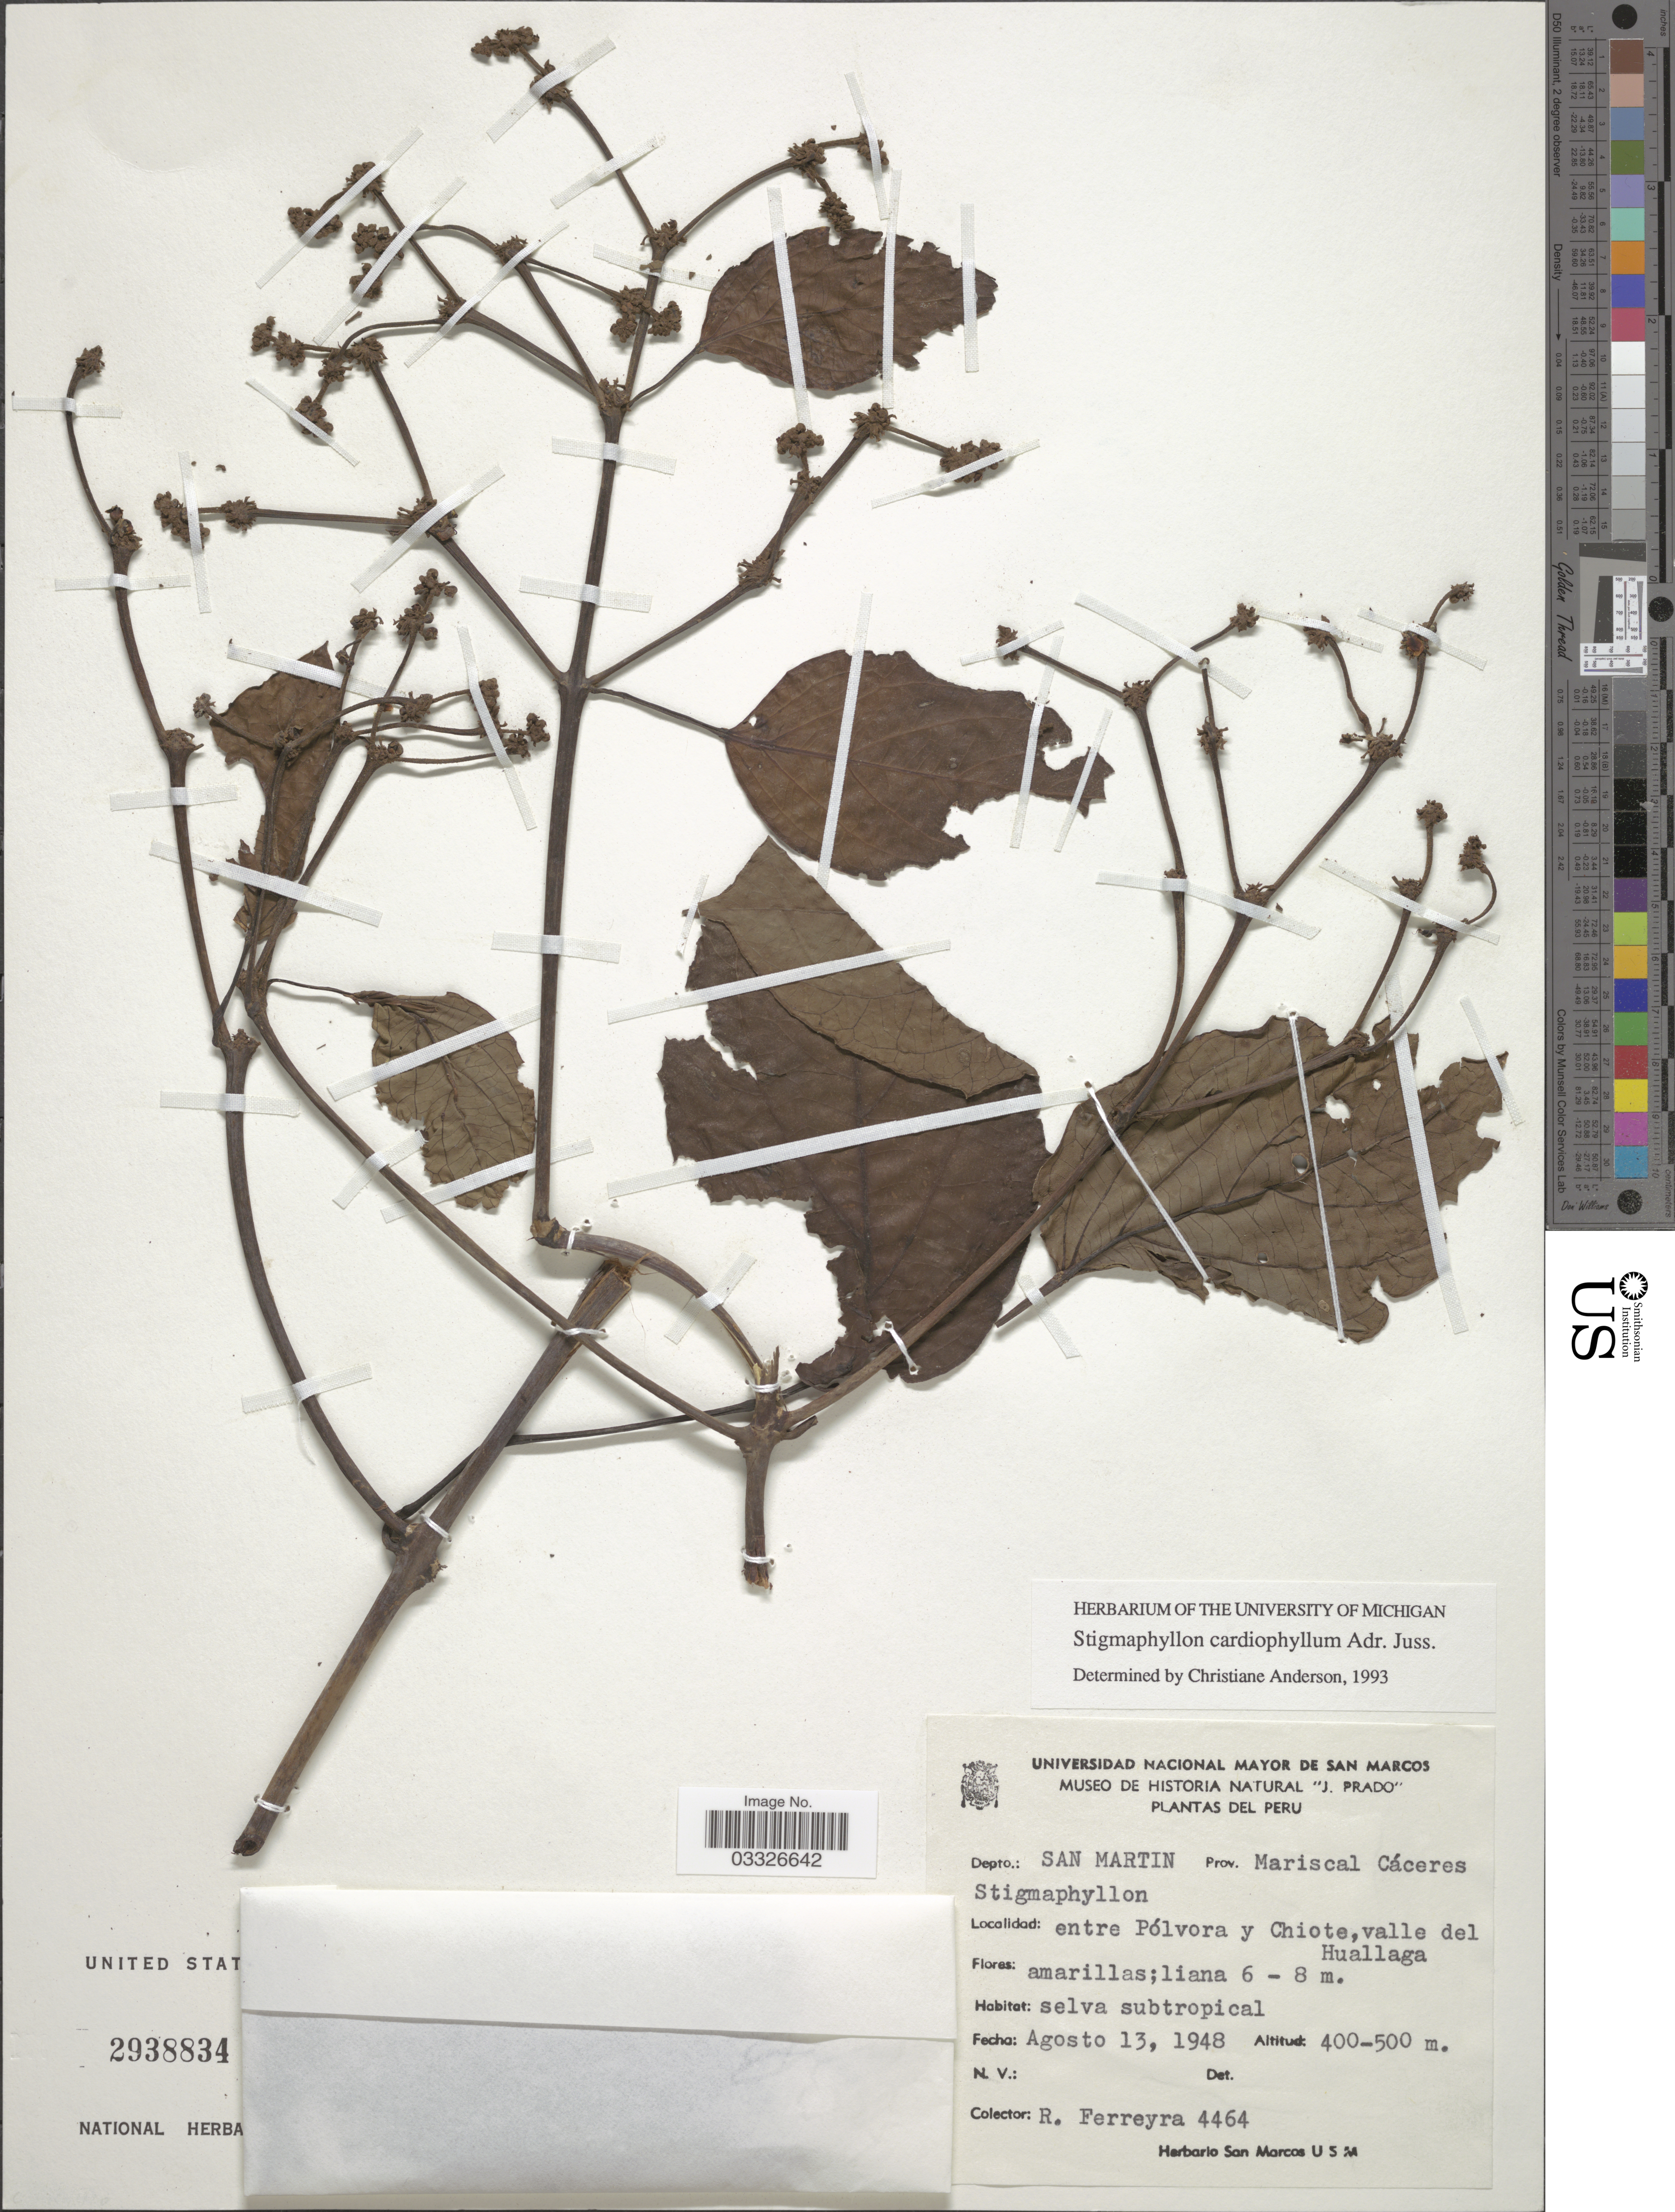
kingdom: Plantae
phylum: Tracheophyta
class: Magnoliopsida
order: Malpighiales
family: Malpighiaceae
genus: Stigmaphyllon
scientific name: Stigmaphyllon cardiophyllum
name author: A. Juss.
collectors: R. A. Ferreyra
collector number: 4464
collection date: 1948-08-13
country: Peru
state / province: San Martín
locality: Depto.: San Martin. Prov. Mariscal Cáceres, entre Pólvora y Chiota, valle del Huallaga.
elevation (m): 400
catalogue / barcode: US 2938834